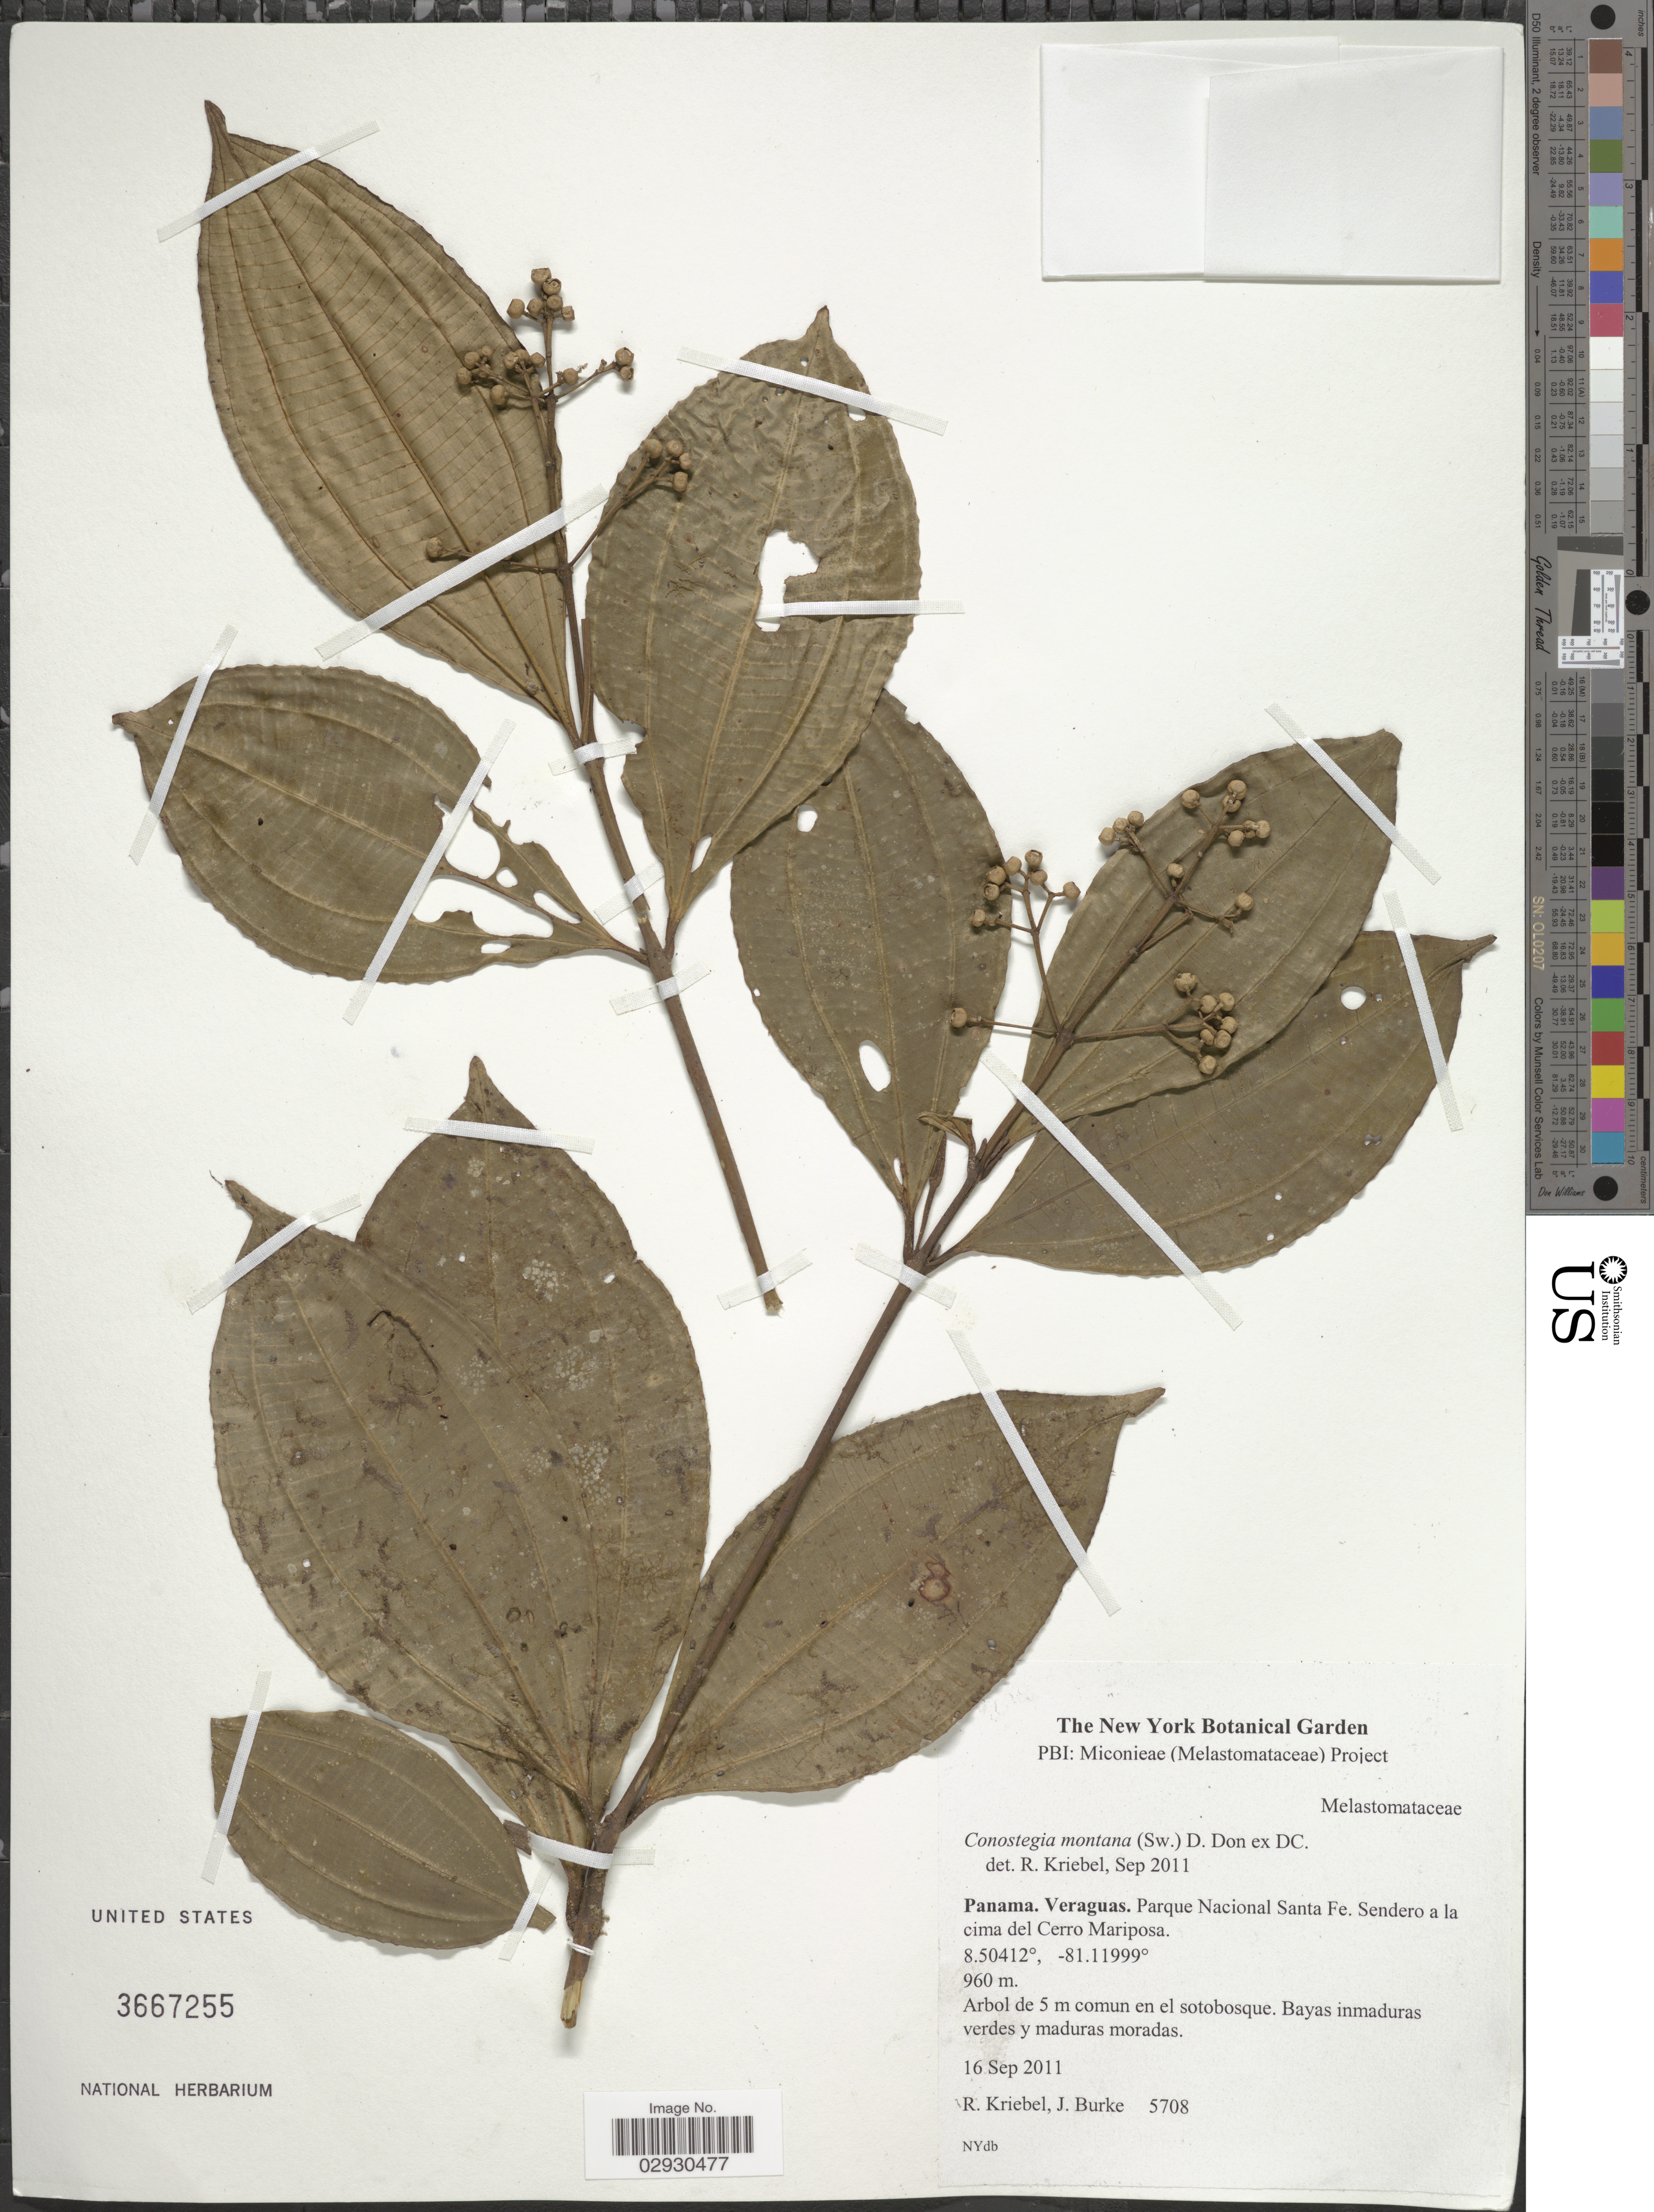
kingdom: Plantae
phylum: Tracheophyta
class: Magnoliopsida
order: Myrtales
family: Melastomataceae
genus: Conostegia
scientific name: Conostegia montana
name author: (Sw.) D. Don ex DC.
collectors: R. Kriebel & J. Burke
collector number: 5708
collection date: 2011-09-16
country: Panama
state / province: Veraguas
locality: Parque Nacional Santa Fe, Sendero a la cima del Cerro Mariposa.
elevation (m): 960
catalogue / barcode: US 3667255